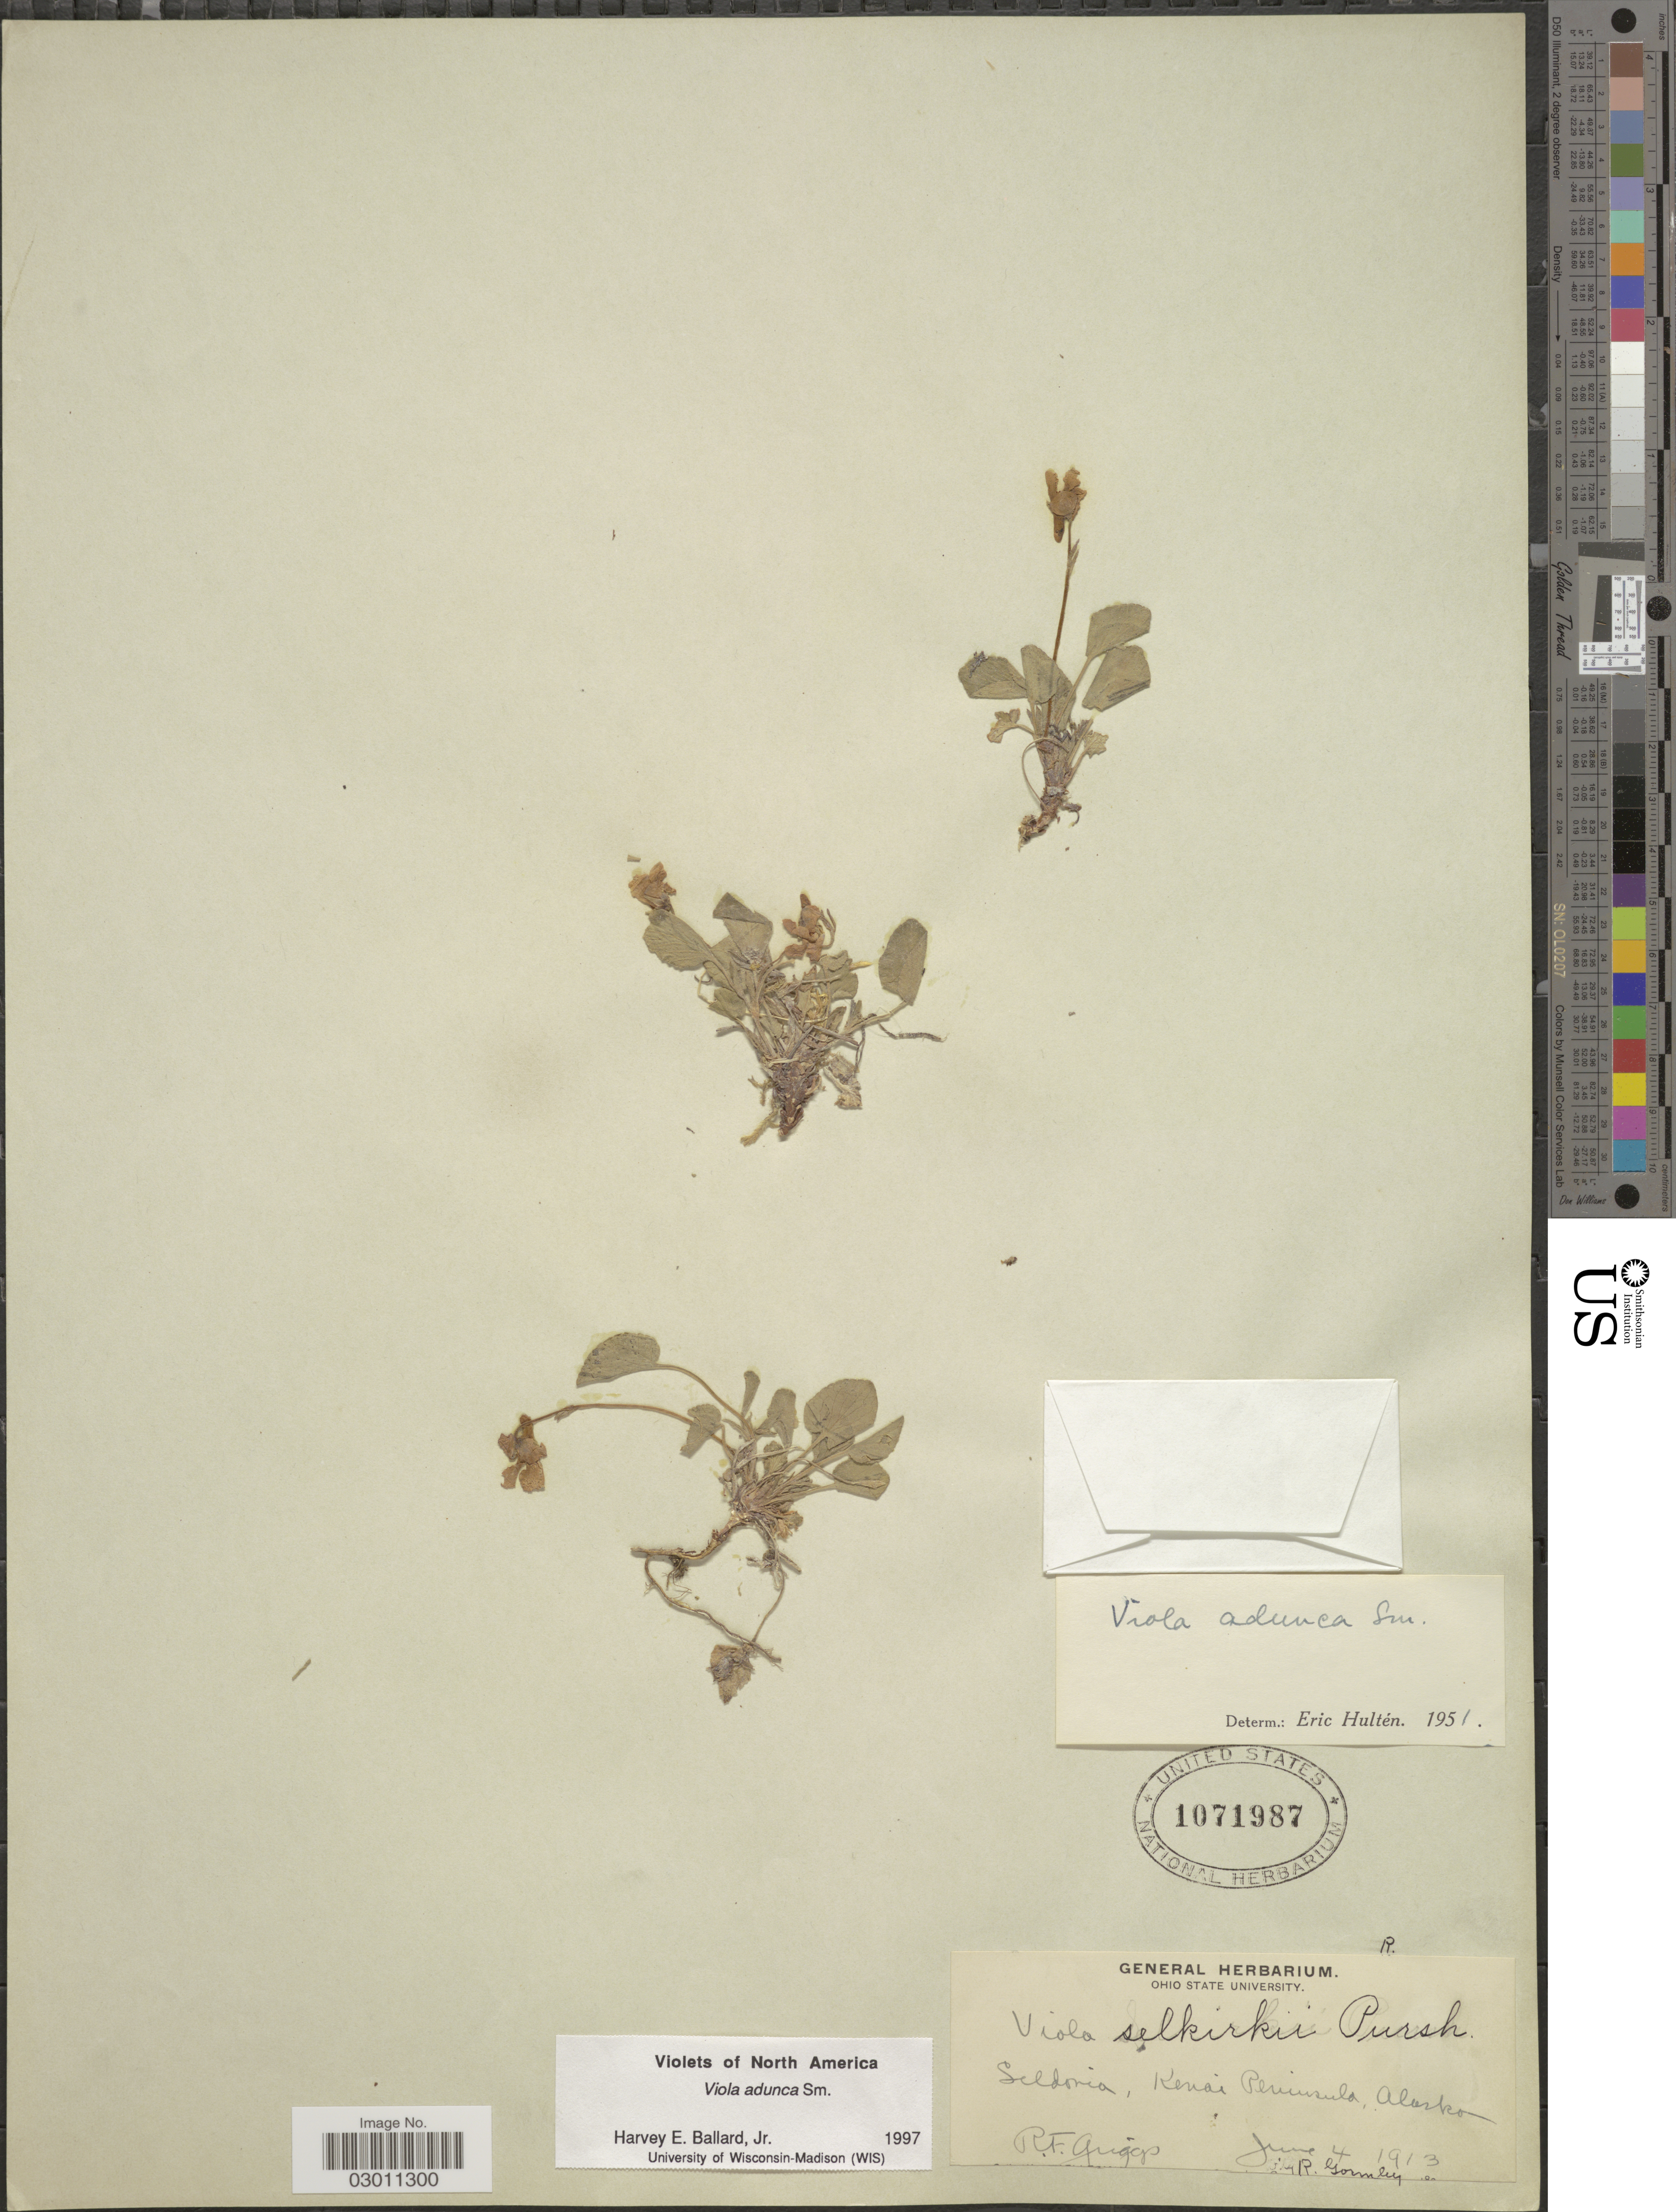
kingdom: Plantae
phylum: Tracheophyta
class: Magnoliopsida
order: Malpighiales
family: Violaceae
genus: Viola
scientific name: Viola adunca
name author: Sm.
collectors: R. F. Griggs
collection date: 1913-06-04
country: United States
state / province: Alaska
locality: Seldovia, Kenai Peninsula.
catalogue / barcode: US 1071987